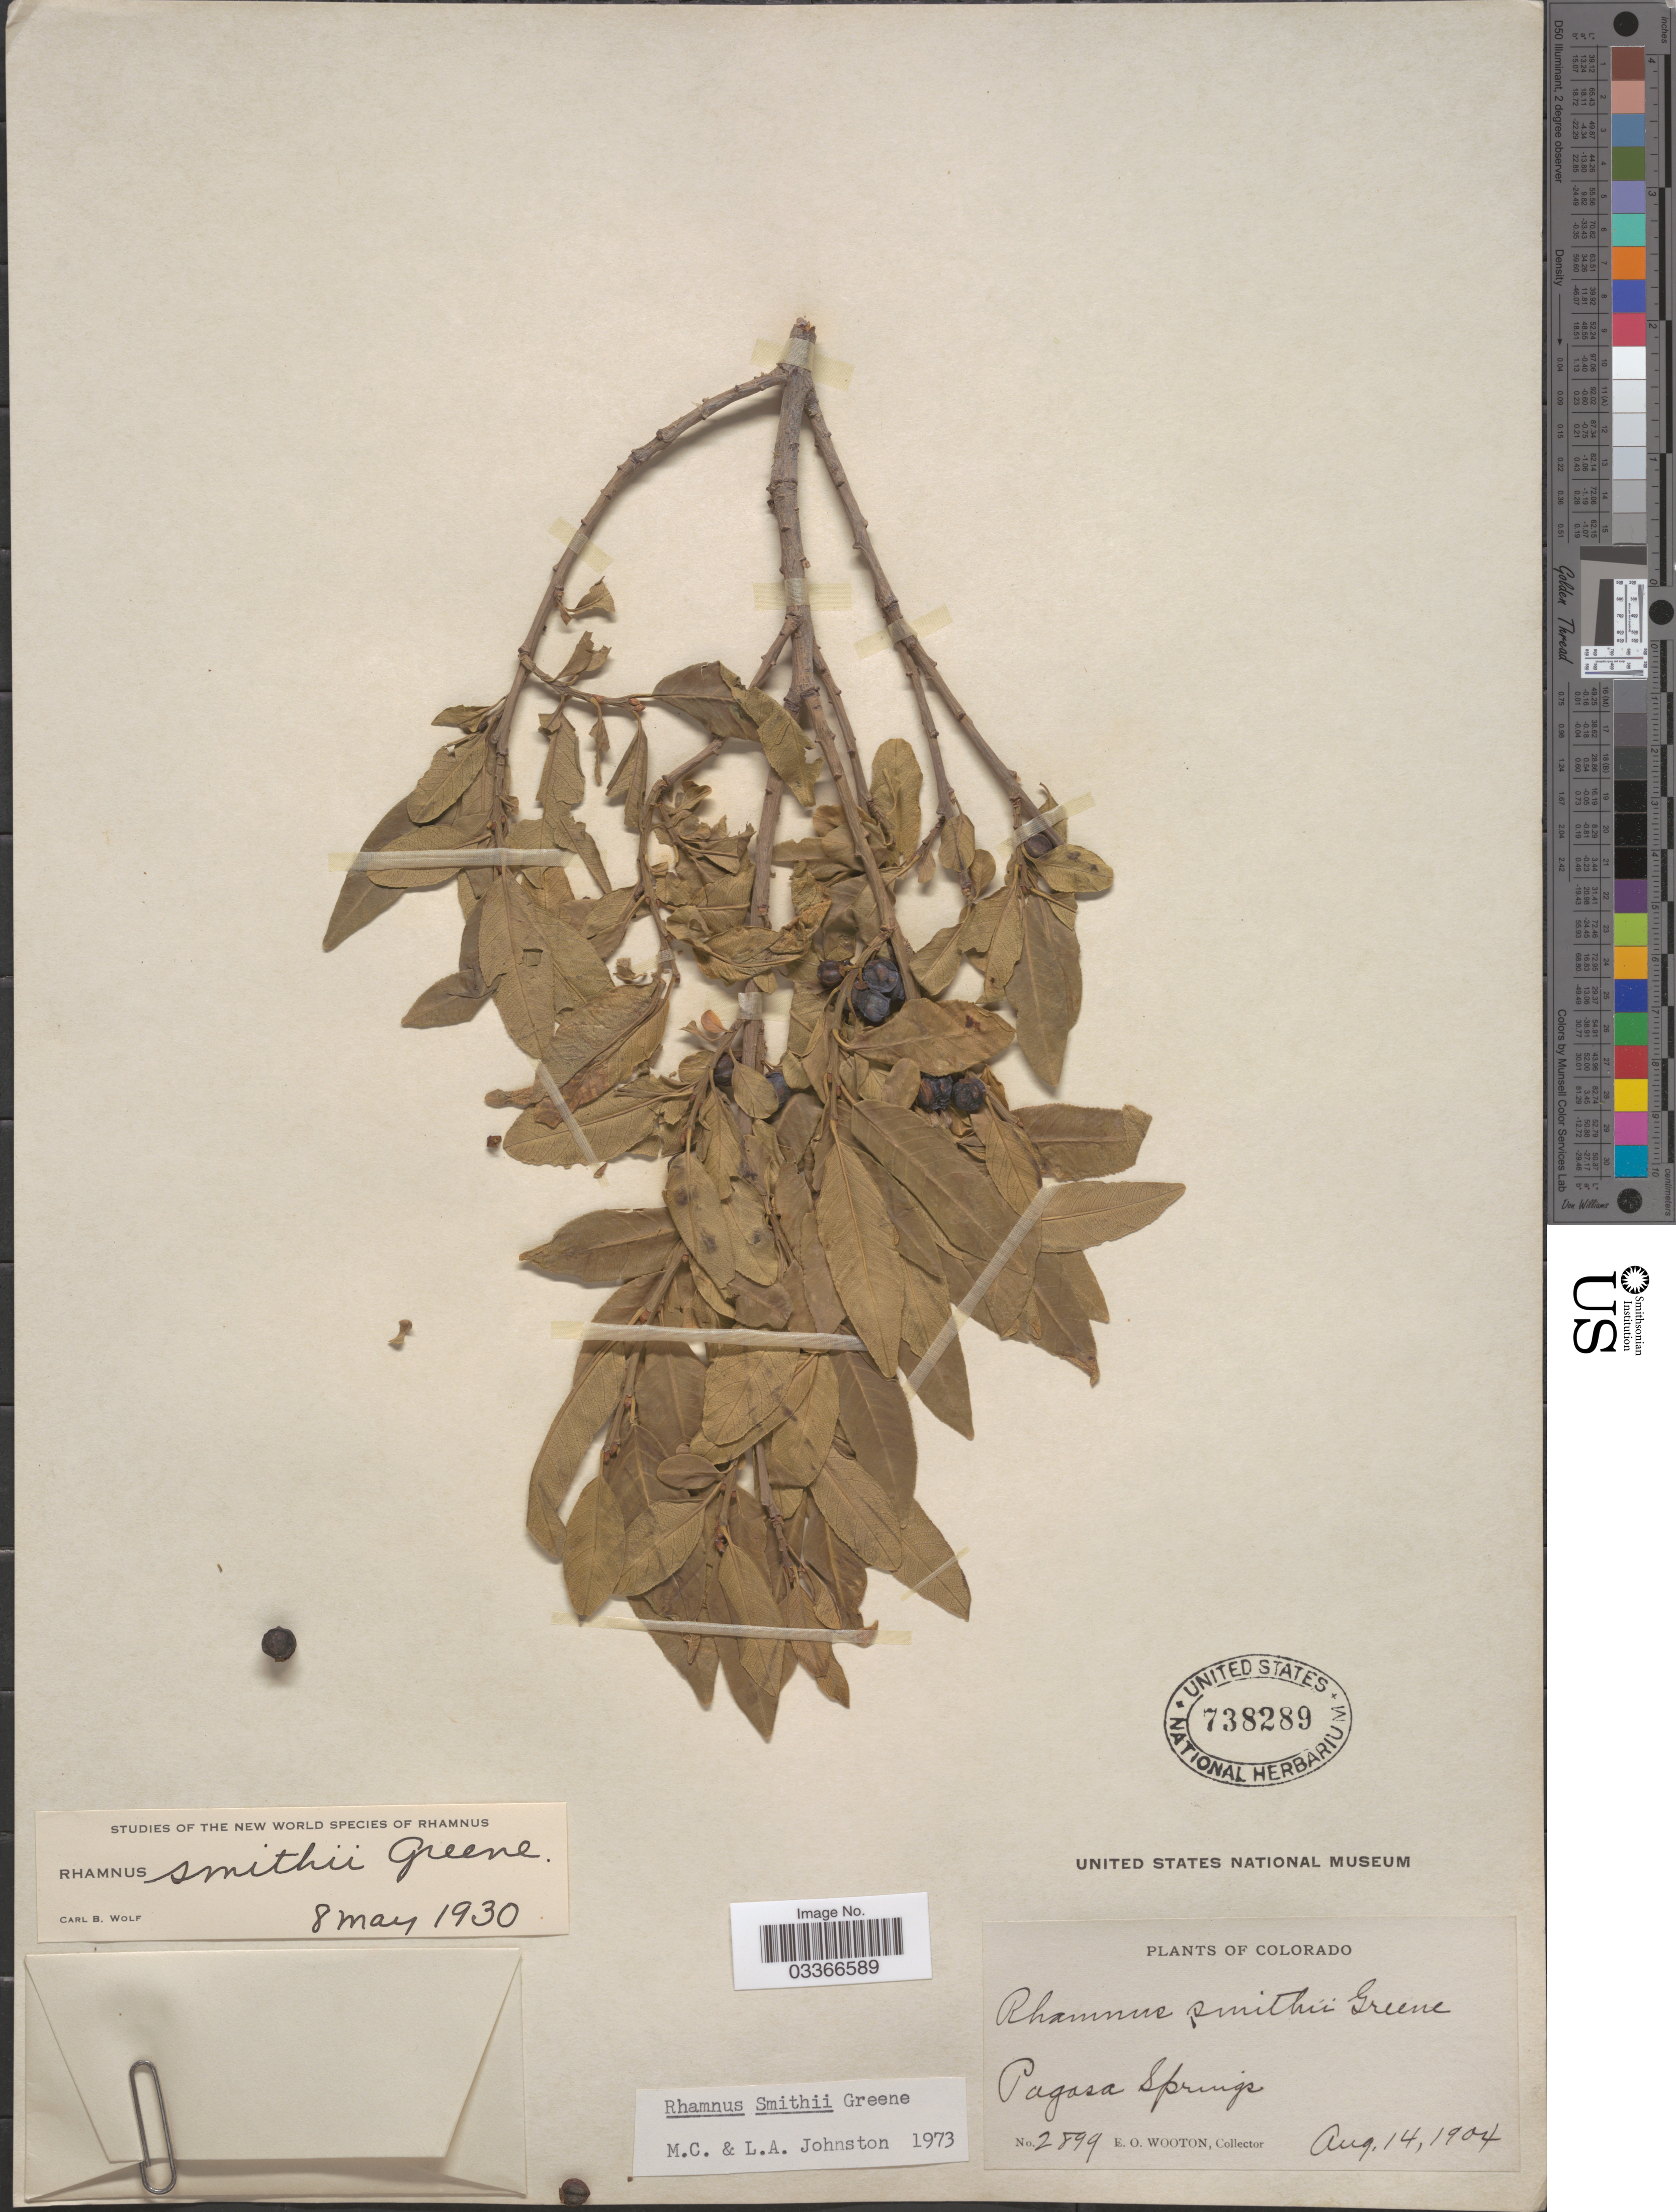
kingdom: Plantae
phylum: Tracheophyta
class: Magnoliopsida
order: Rosales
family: Rhamnaceae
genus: Rhamnus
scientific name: Rhamnus smithii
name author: Greene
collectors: E. O. Wooton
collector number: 2899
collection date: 1904-08-14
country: United States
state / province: Colorado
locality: Pagosa Springs.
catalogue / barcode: US 738289